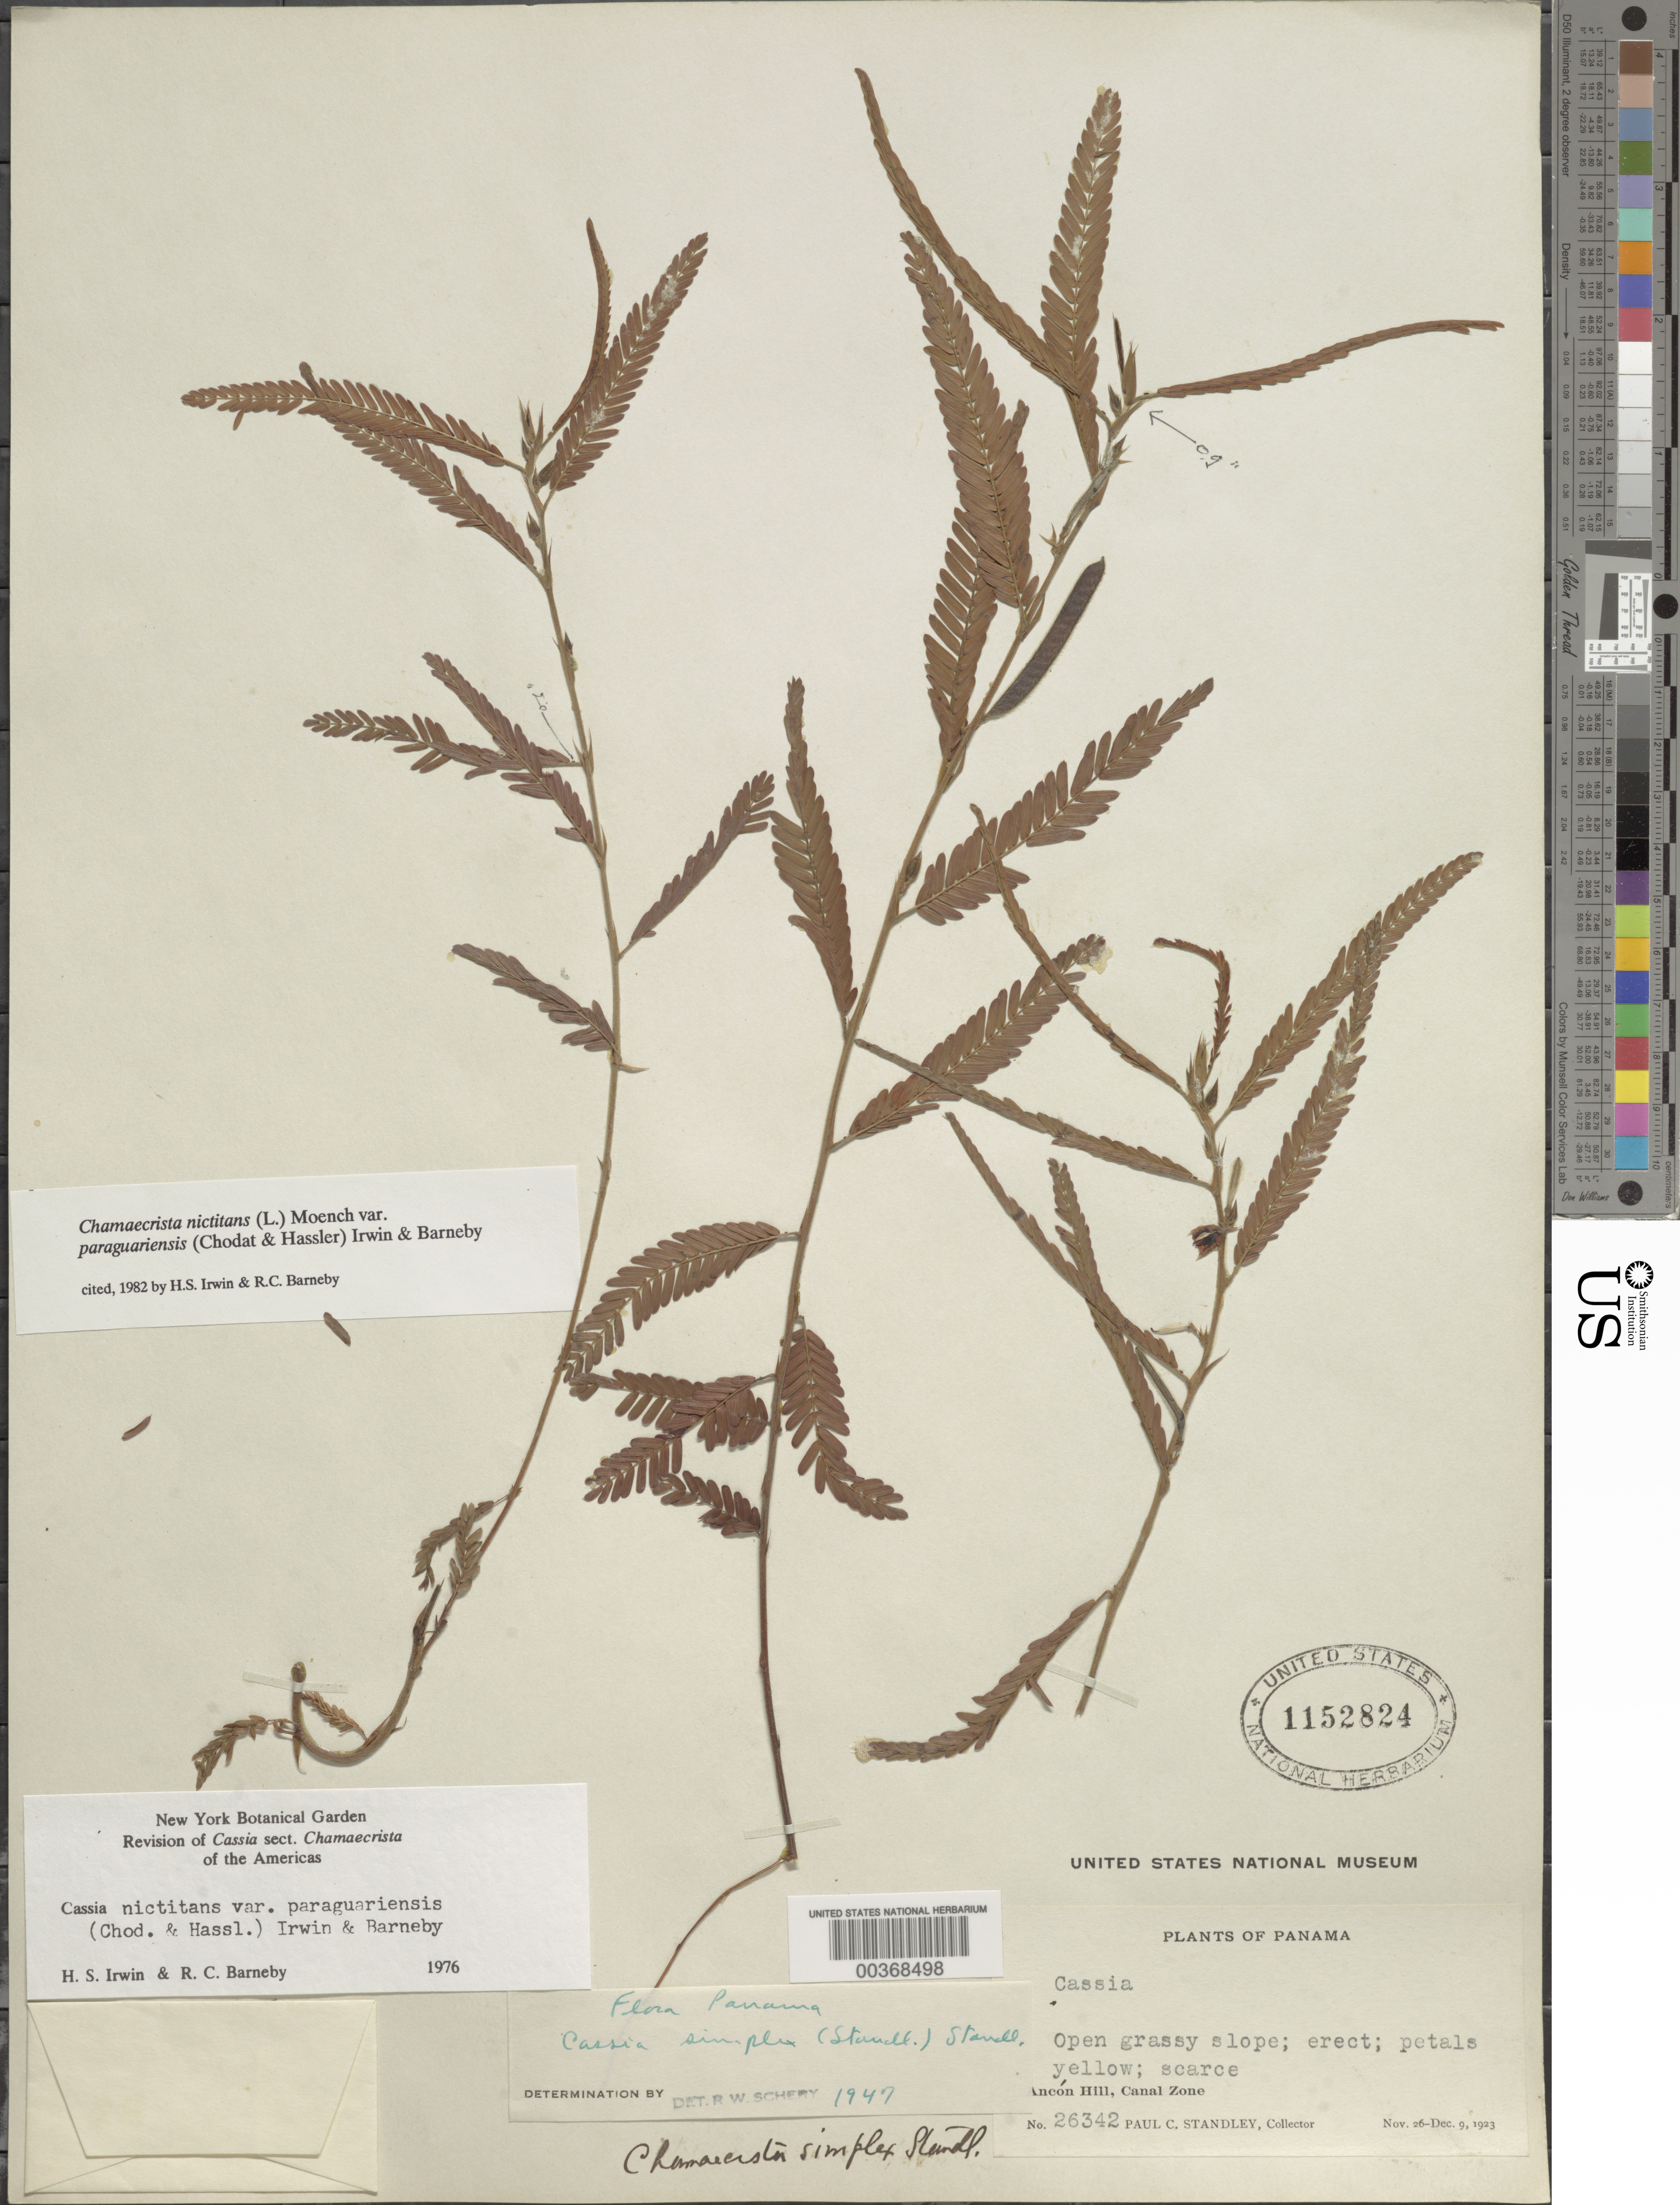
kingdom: Plantae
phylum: Tracheophyta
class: Magnoliopsida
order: Fabales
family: Fabaceae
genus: Chamaecrista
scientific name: Chamaecrista nictitans var. paraguariensis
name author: (Chodat & Hassl.) H.S. Irwin & Barneby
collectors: P. C. Standley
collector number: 26342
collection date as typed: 26 Nov 1923 to 09 Dec 1923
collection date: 1923-11-26/1923-12-09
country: Panama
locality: Ancon Hill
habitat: Open grassy slope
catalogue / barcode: US 1152824